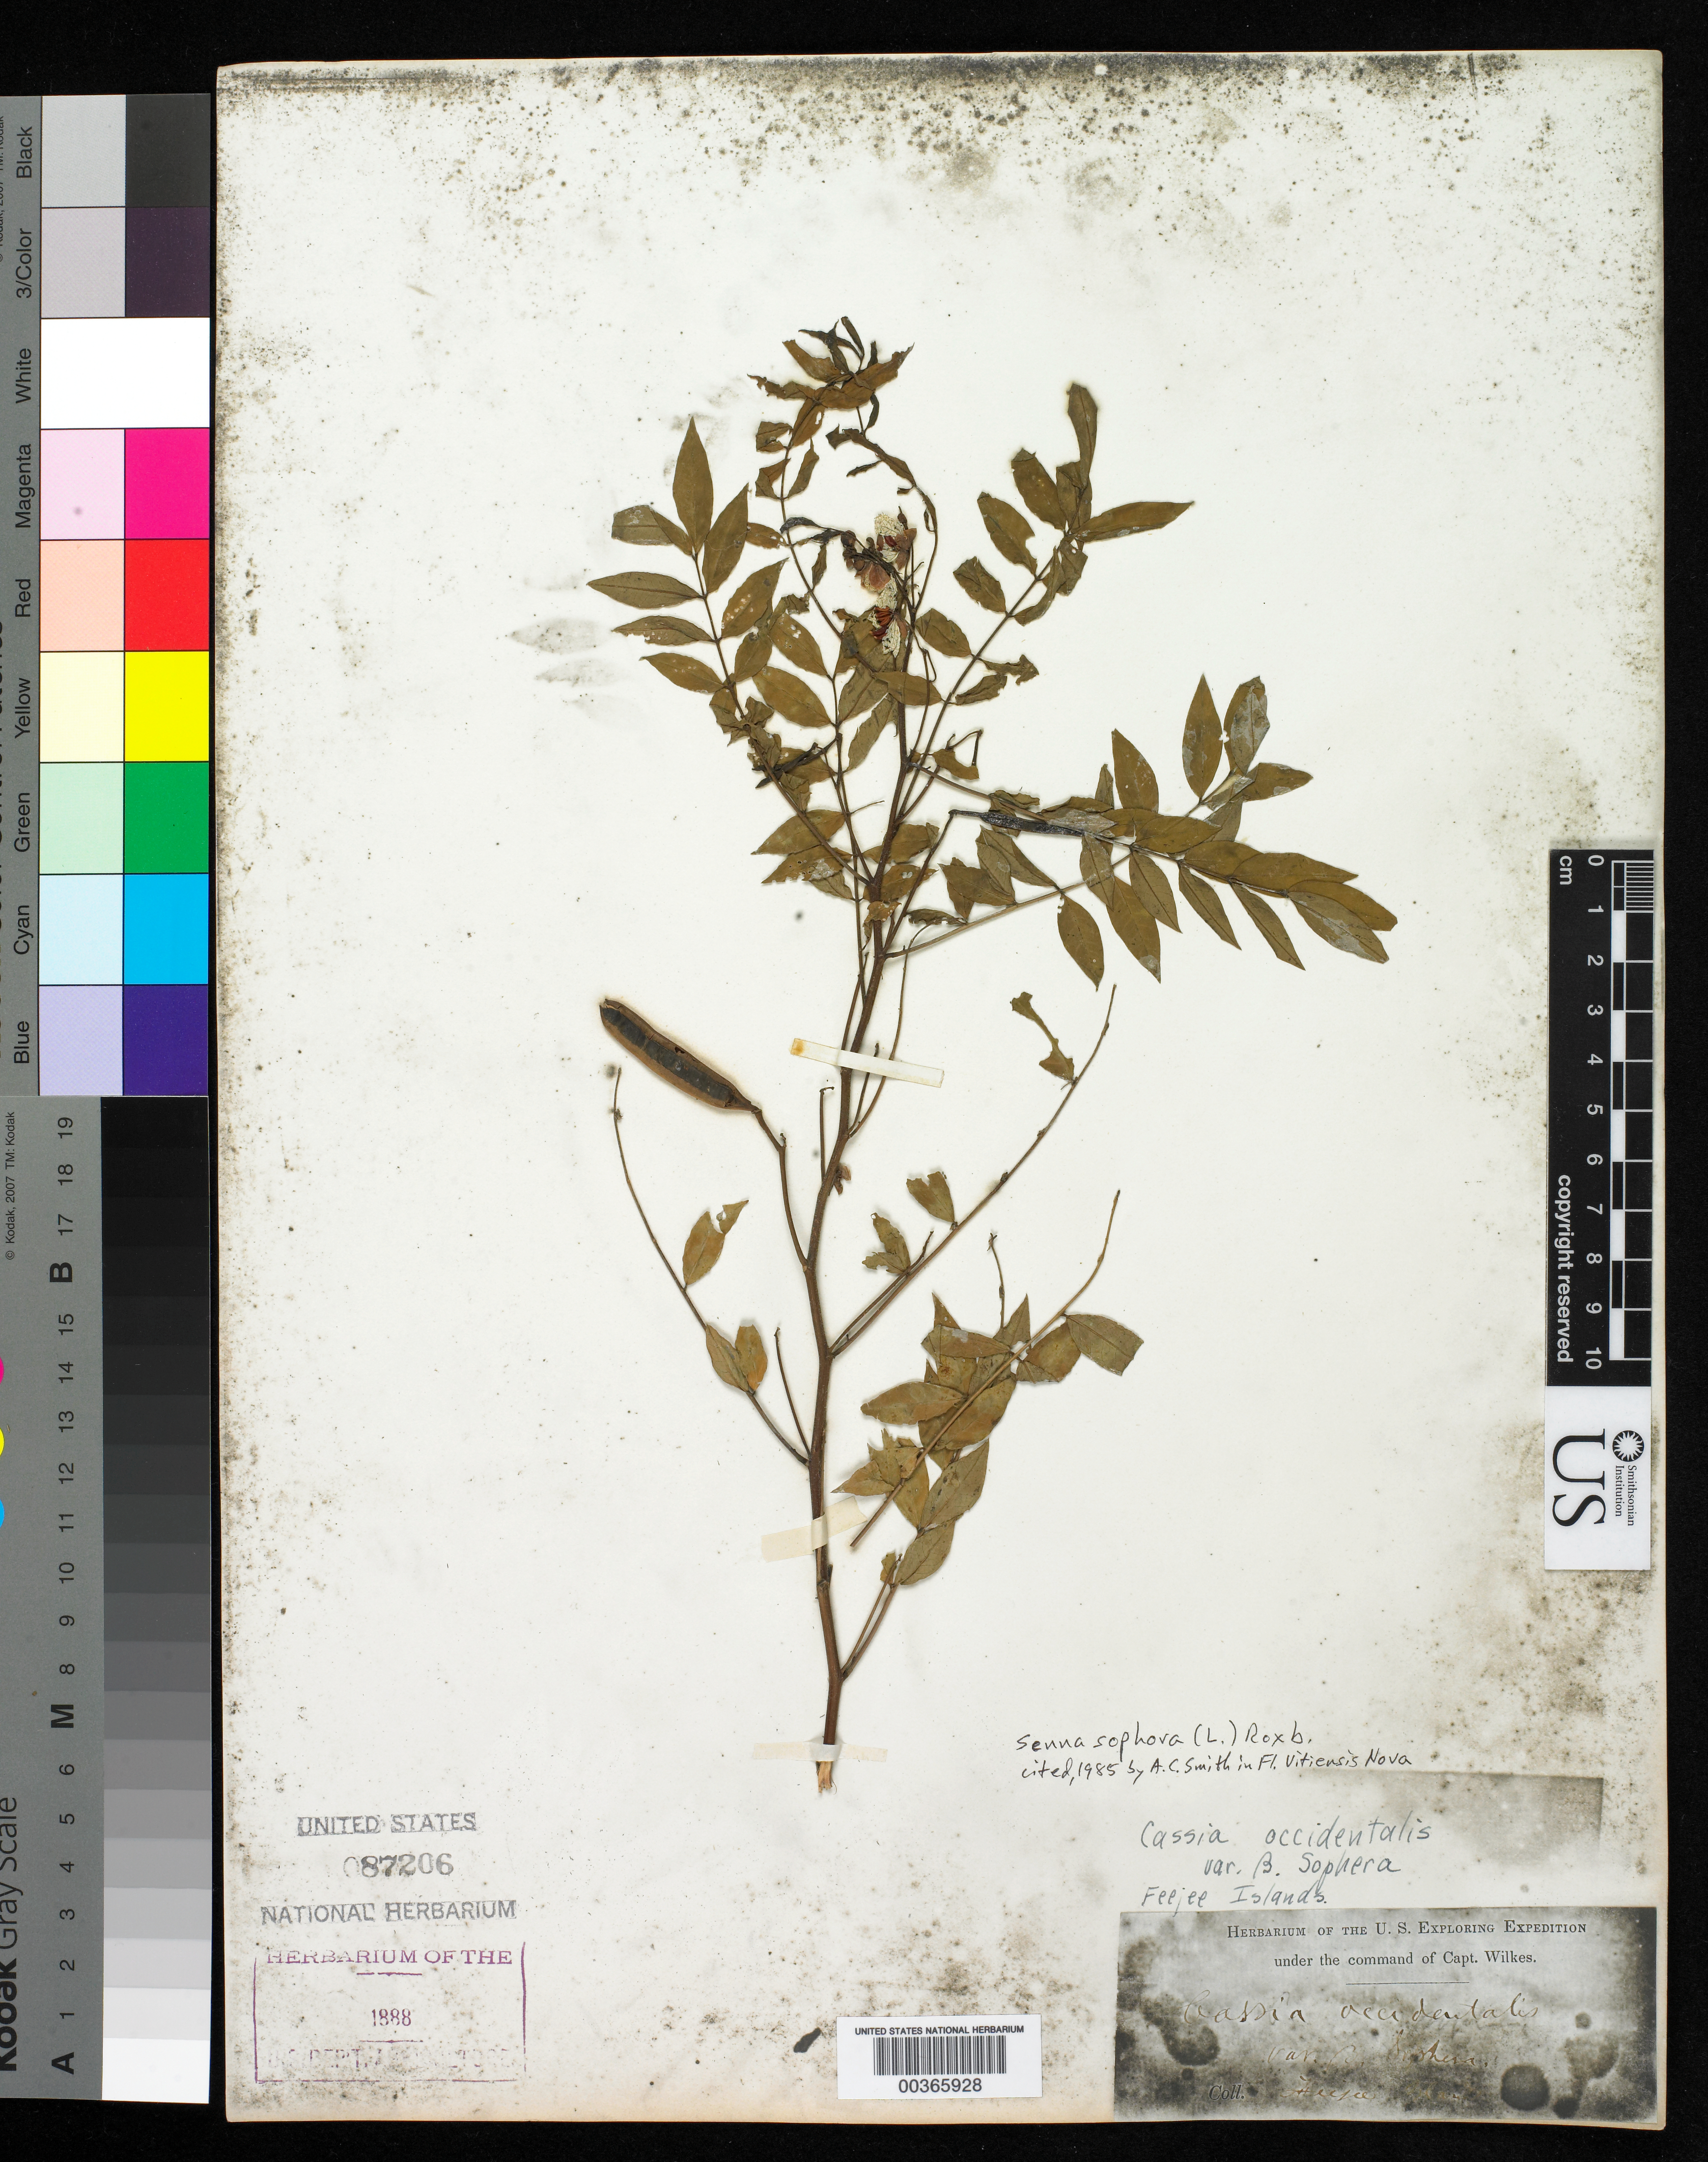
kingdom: Plantae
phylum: Tracheophyta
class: Magnoliopsida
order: Fabales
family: Fabaceae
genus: Senna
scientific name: Senna sophera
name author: (L.) Roxb.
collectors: Wilkes Explor. Exped.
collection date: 1838/1842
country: Fiji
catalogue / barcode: US 87206